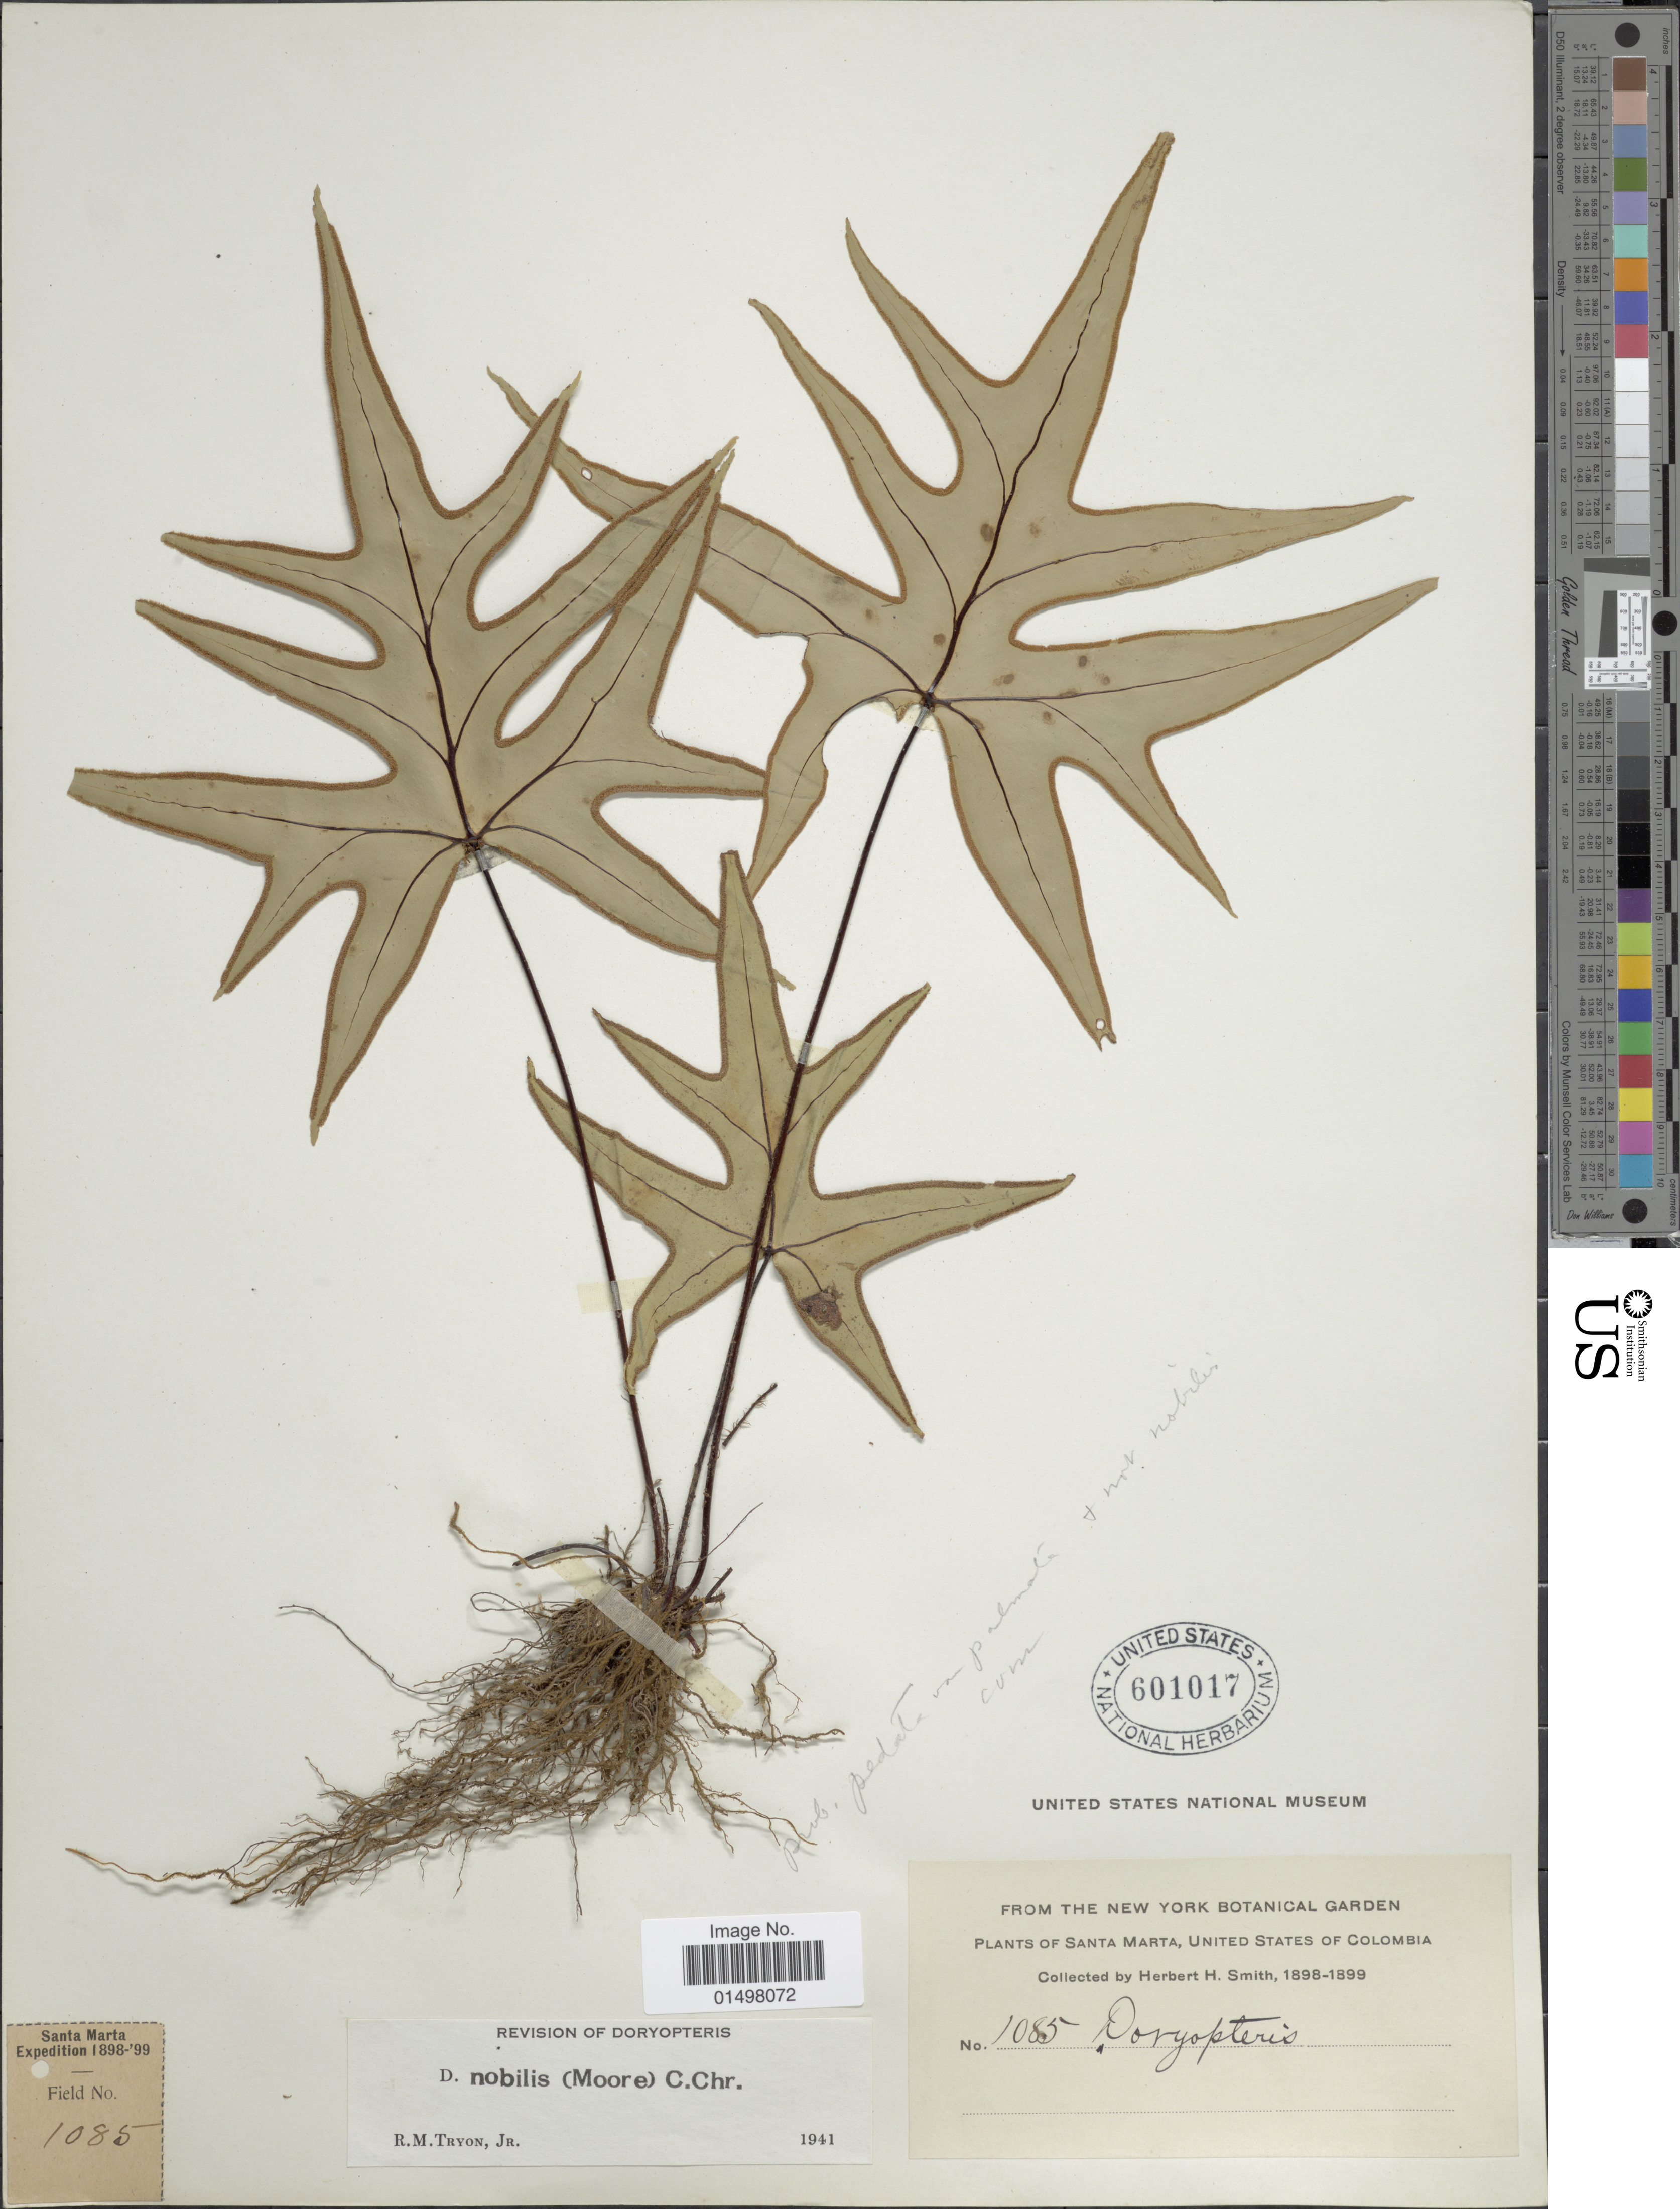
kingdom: Plantae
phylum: Tracheophyta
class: Polypodiopsida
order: Polypodiales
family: Pteridaceae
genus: Doryopteris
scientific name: Doryopteris nobilis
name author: (T. Moore) C. Chr.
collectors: H. H. Smith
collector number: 1085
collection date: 1898/1899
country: Colombia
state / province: Magdalena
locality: Santa Marta, United States of Colombia.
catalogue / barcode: US 601017